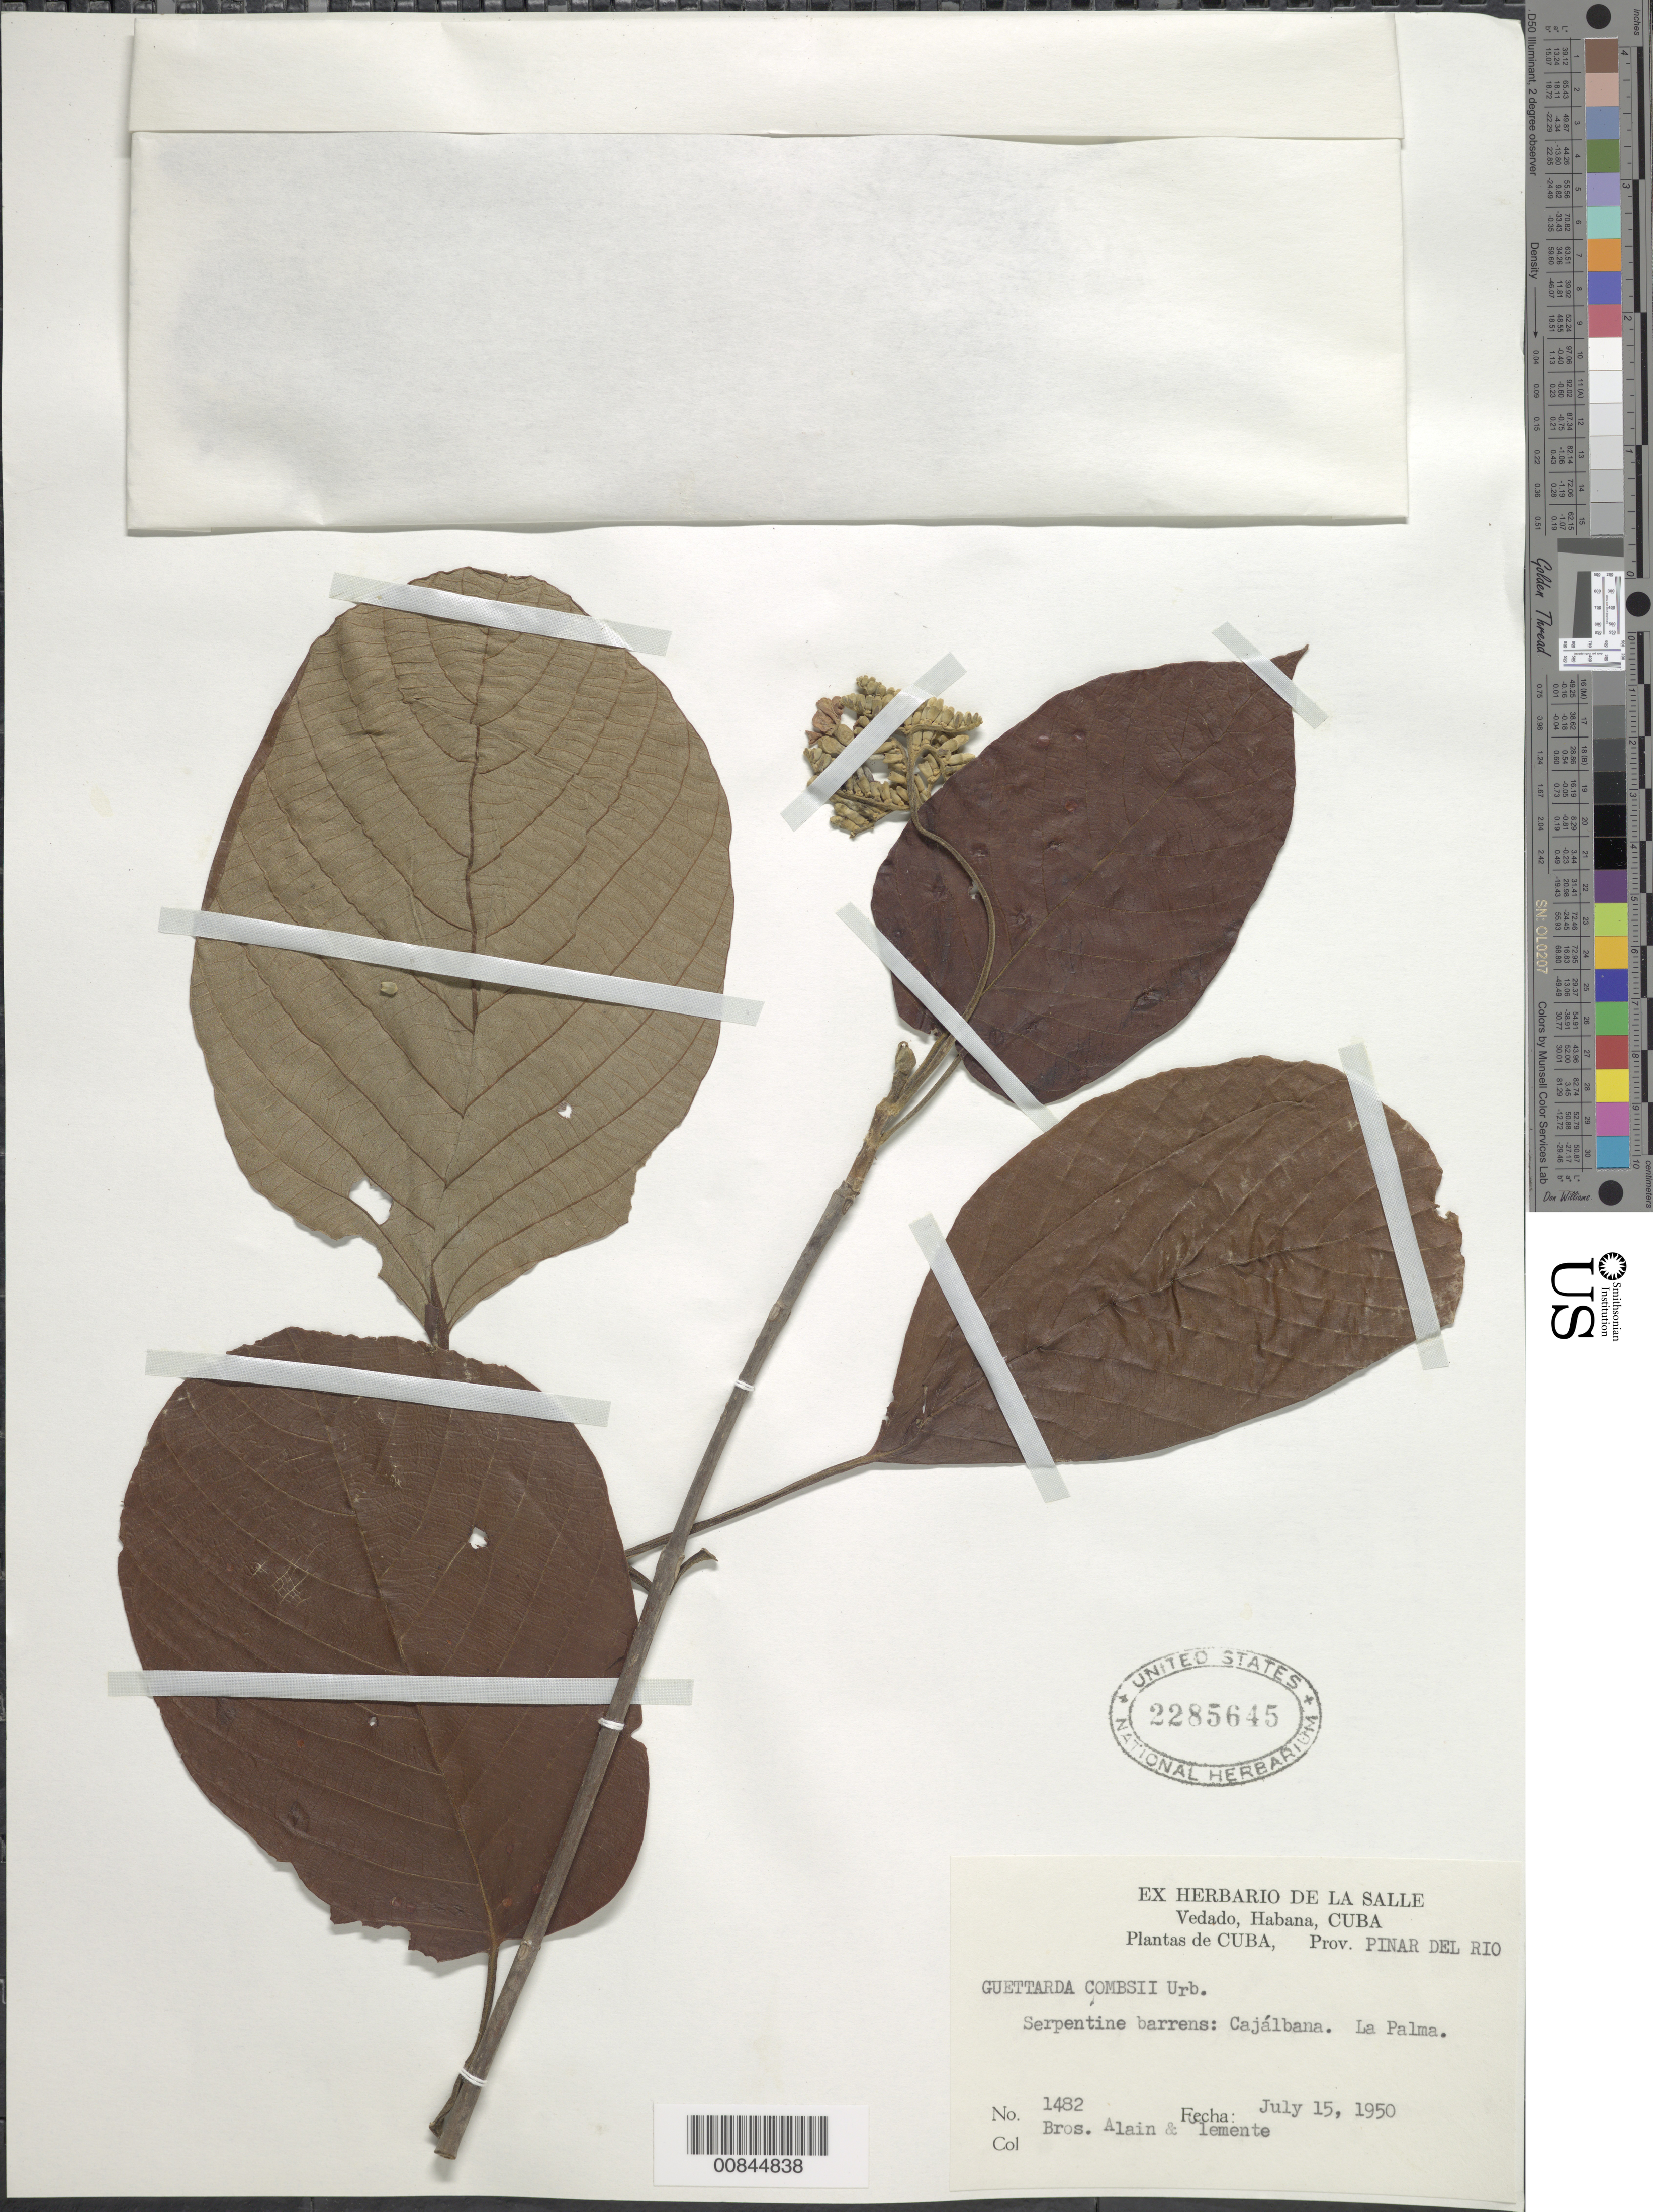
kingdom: Plantae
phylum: Tracheophyta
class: Magnoliopsida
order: Gentianales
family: Rubiaceae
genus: Guettarda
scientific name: Guettarda combsii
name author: Urb.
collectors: A. H. Liogier & Bro. Clemente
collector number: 1482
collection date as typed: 15 Jul 1950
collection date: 1950-07-15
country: Cuba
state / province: Pinar del Río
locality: Cajálbana. La Palma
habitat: Serpentine barrens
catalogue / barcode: US 2285645